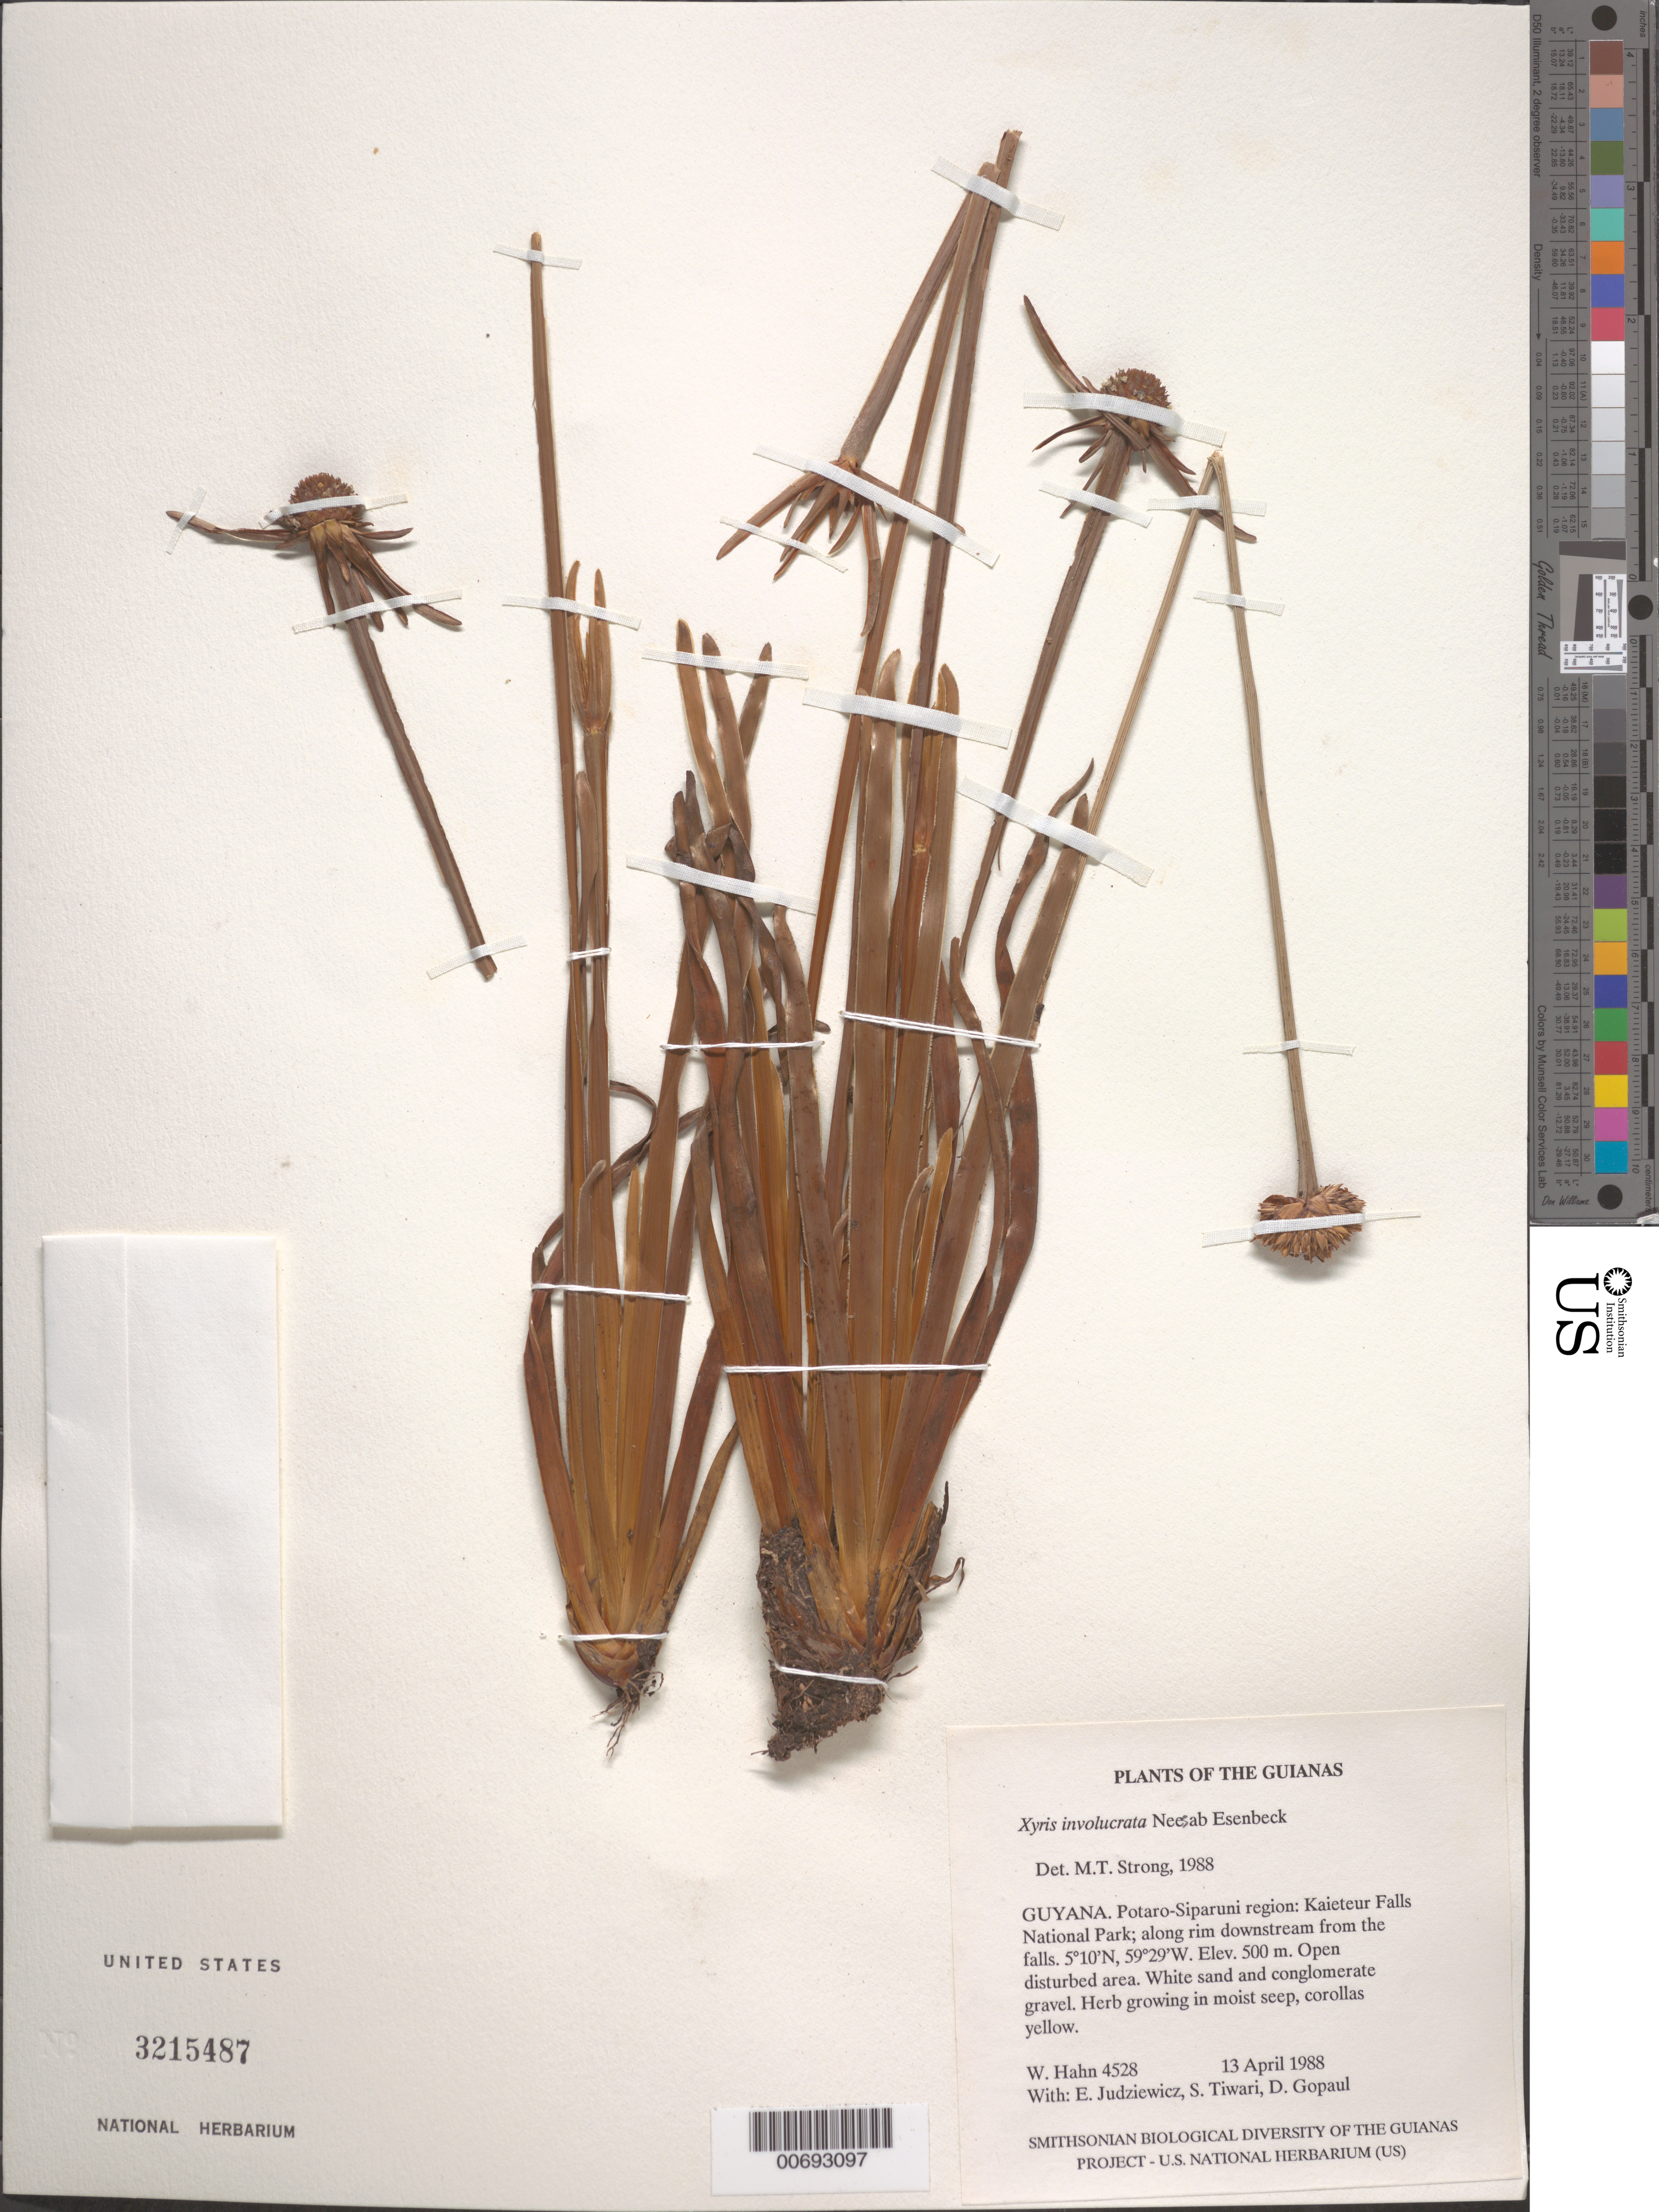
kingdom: Plantae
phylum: Tracheophyta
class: Liliopsida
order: Poales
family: Xyridaceae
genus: Xyris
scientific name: Xyris involucrata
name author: Nees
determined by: Strong, M. T., (US), Smithsonian Institution - National Museum of Natural History (UNITED STATES)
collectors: W. Hahn, E. J. Judziewicz, S. Tiwari & D. Gopaul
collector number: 4528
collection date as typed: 13 April 1988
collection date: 1988-04-13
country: Guyana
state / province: Potaro-Siparuni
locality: Kaieteur Falls National Park; along rim downstream from the falls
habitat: Open disturbed area. White sand and conglomerate gravel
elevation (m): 500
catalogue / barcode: US 3215487